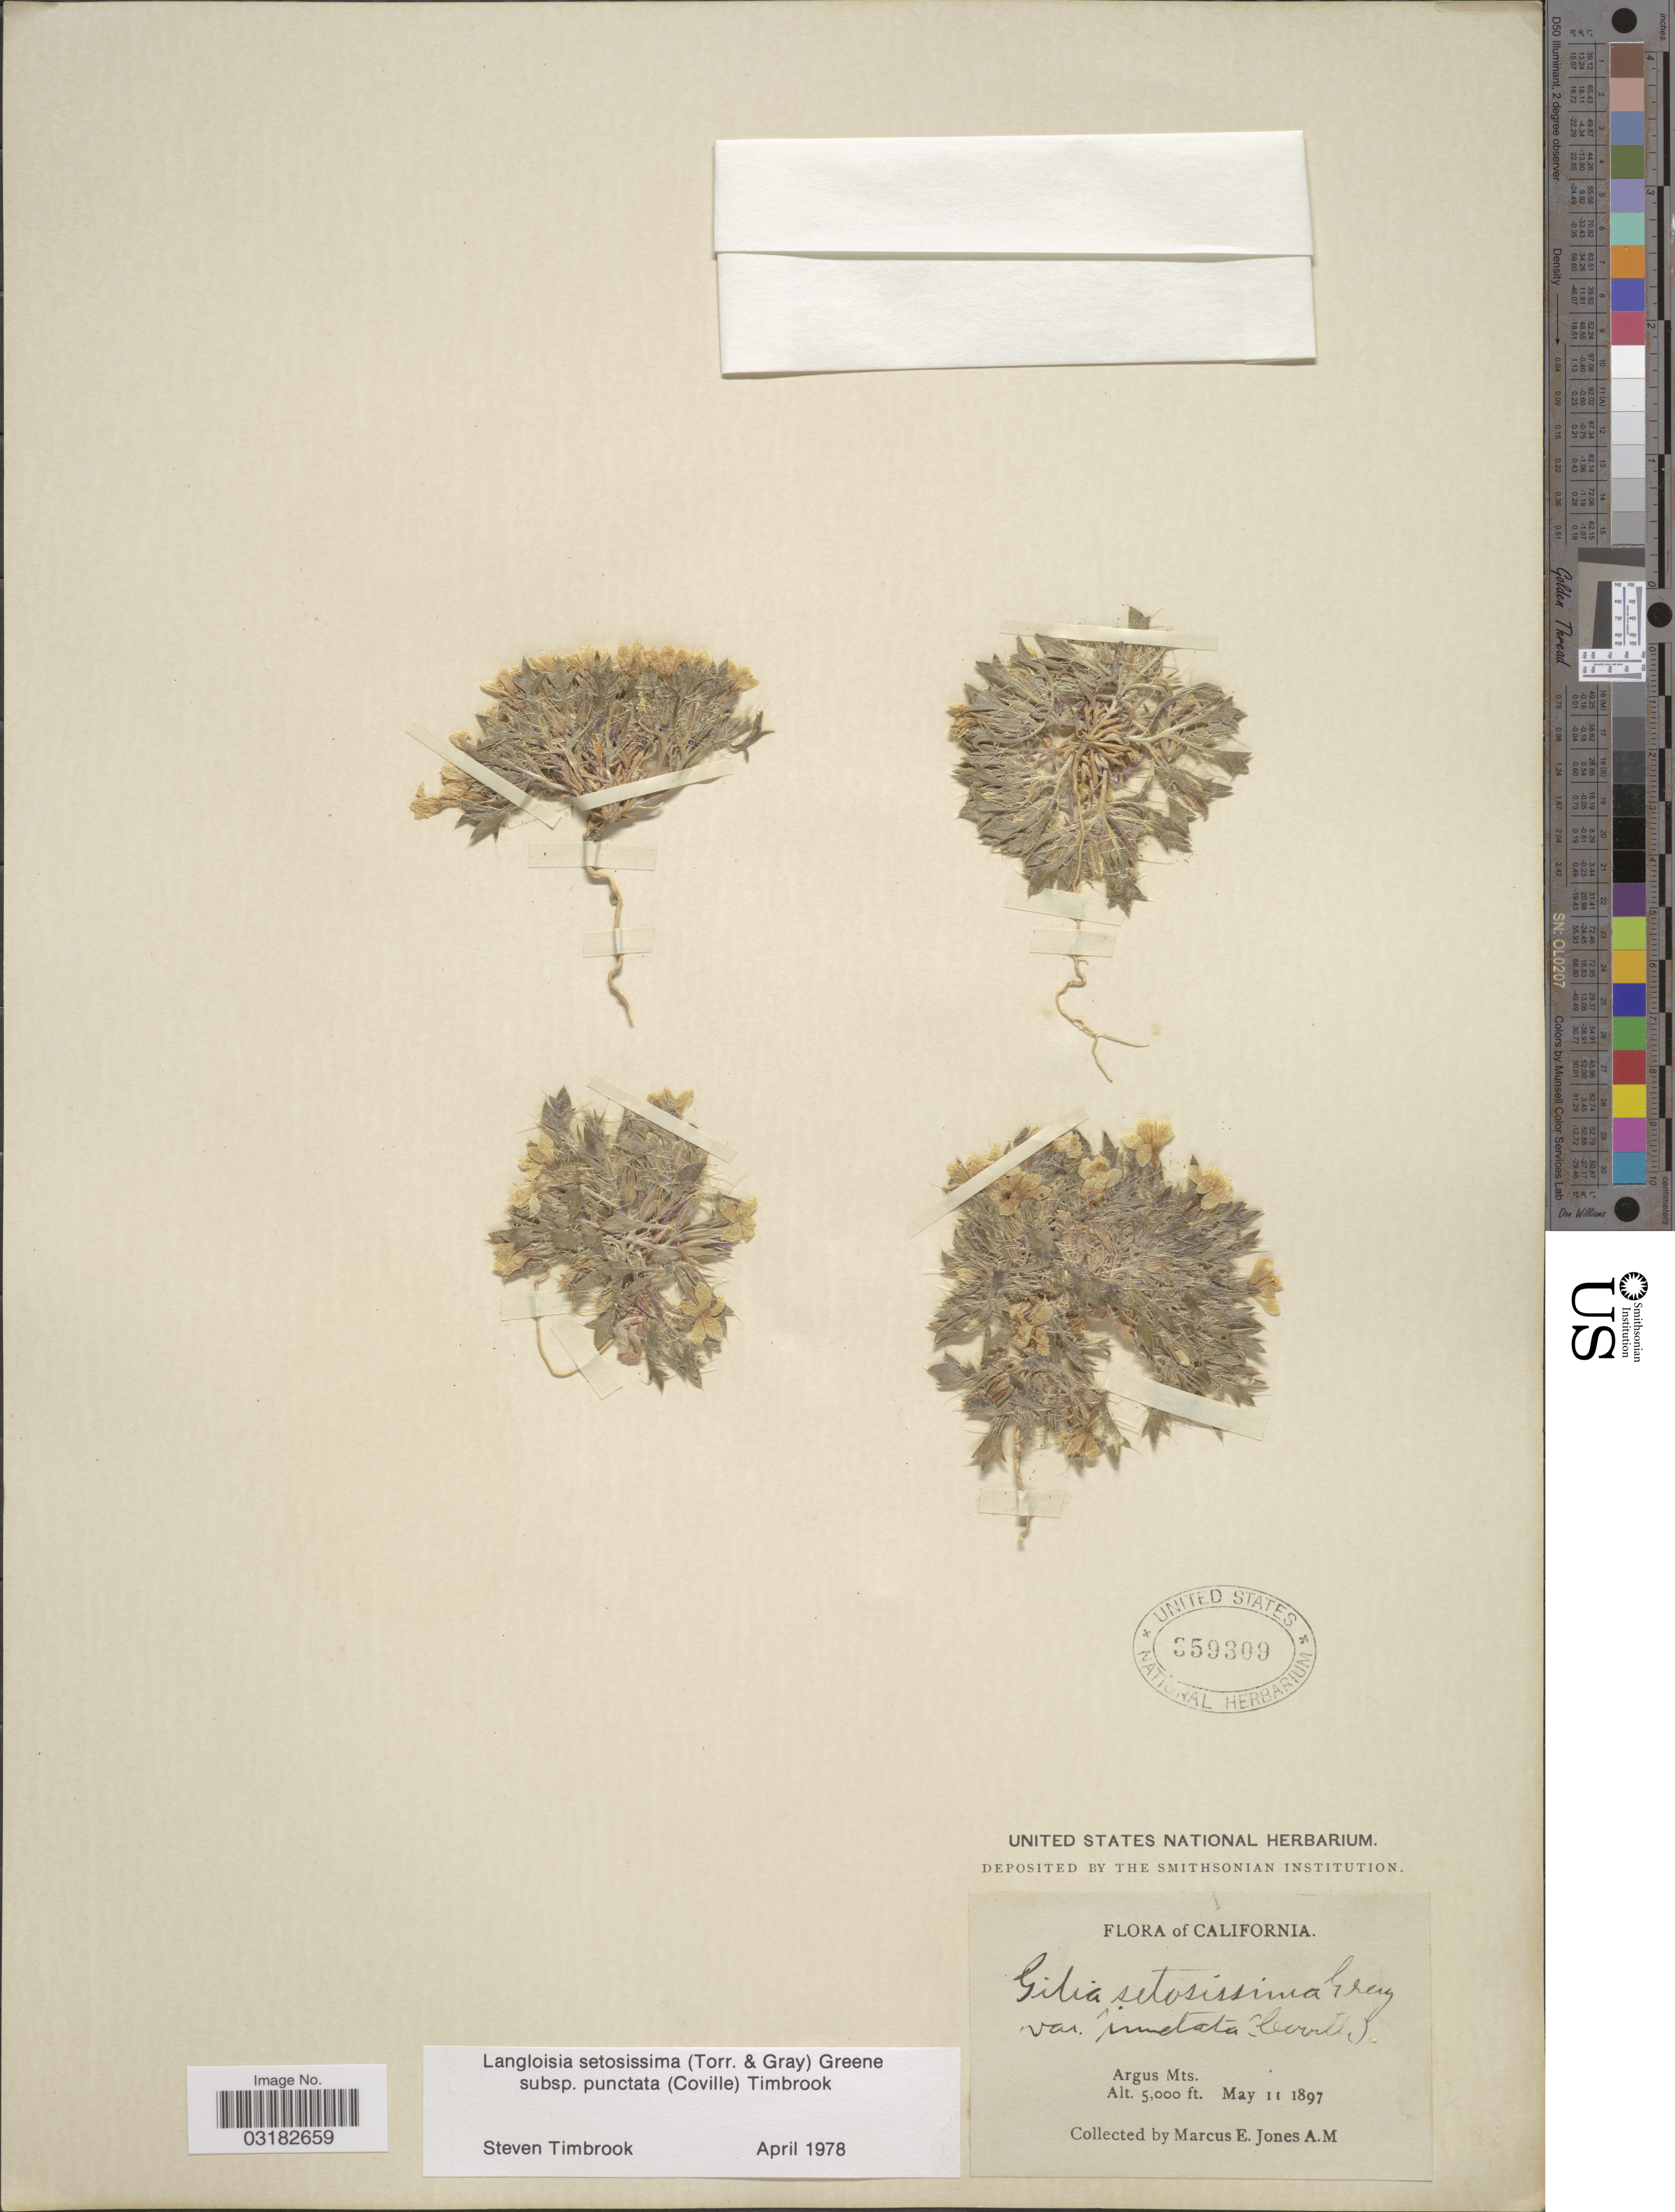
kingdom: Plantae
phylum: Tracheophyta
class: Magnoliopsida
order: Ericales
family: Polemoniaceae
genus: Langloisia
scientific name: Langloisia setosissima subsp. punctata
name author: (A. Gray ex Coville) Timbrook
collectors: M. E. Jones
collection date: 1897-05-11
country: United States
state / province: California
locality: Argus Mts.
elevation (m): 1524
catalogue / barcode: US 359309